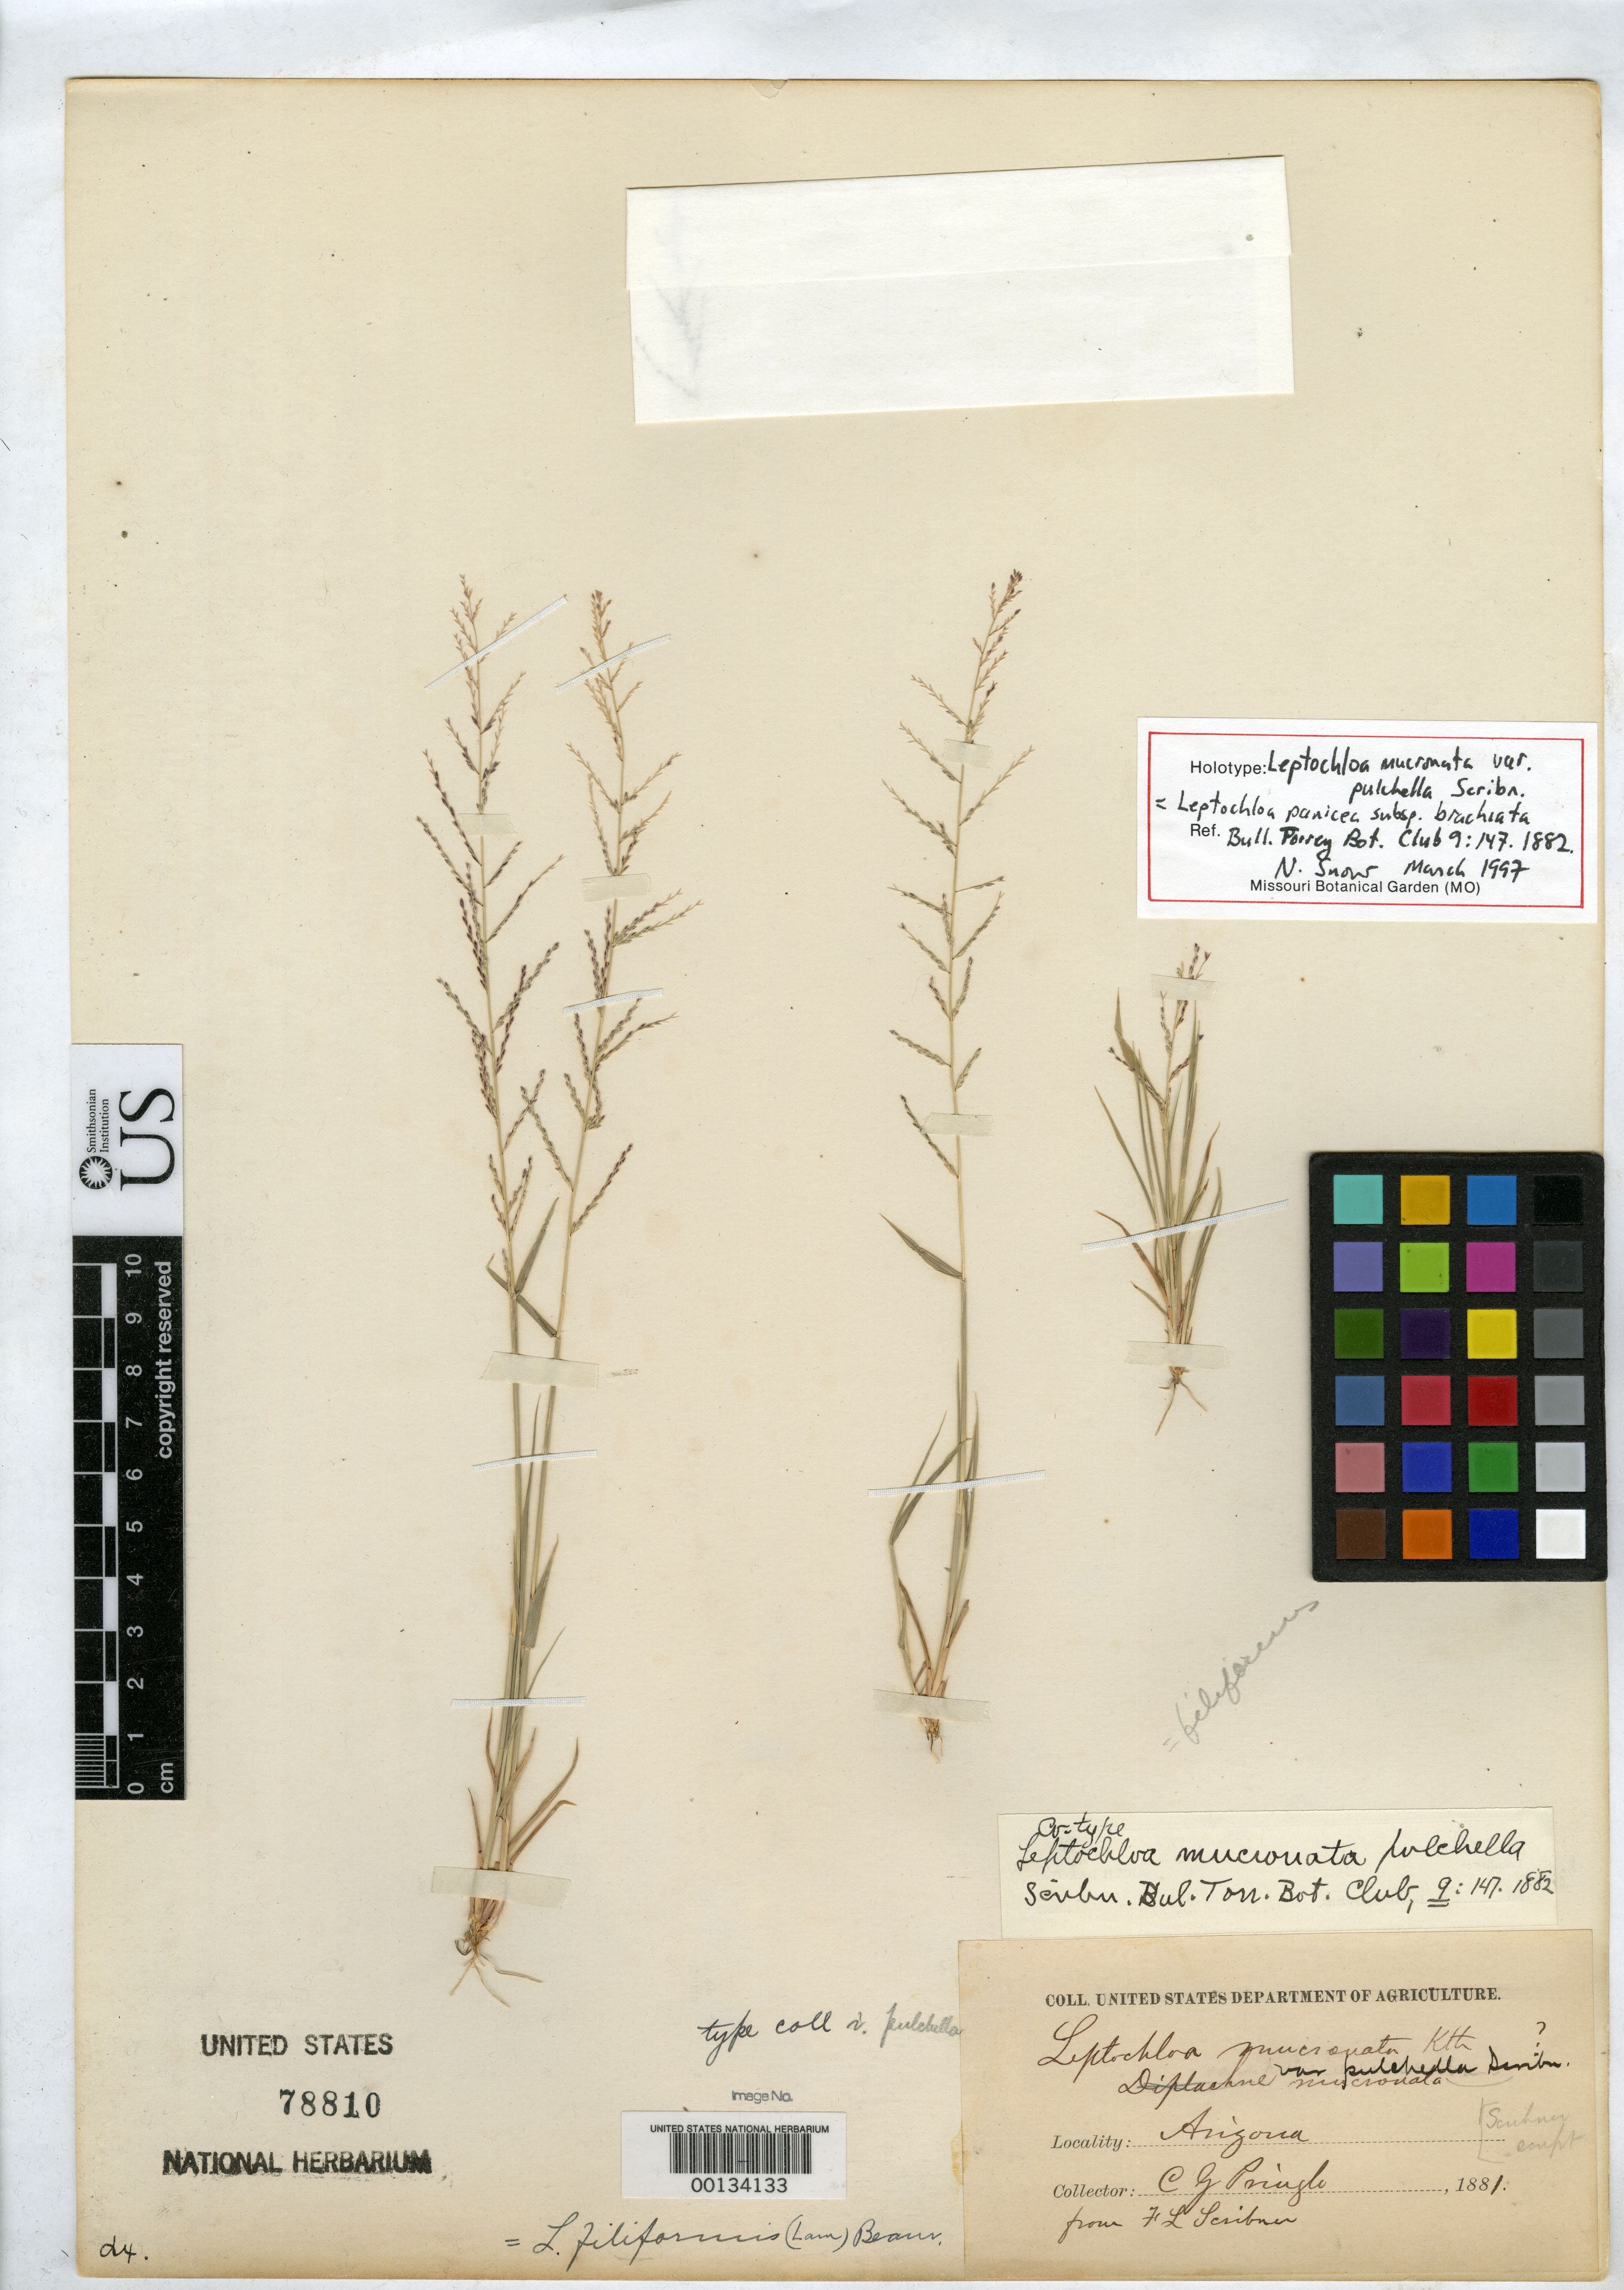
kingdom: Plantae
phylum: Tracheophyta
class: Liliopsida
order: Poales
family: Poaceae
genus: Leptochloa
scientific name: Leptochloa filiformis var. pulchella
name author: Scribn.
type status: Holotype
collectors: C. G. Pringle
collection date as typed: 1881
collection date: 1881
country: United States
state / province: Arizona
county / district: Pima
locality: Santa Cruz Valley near Tucson.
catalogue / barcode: US 78810